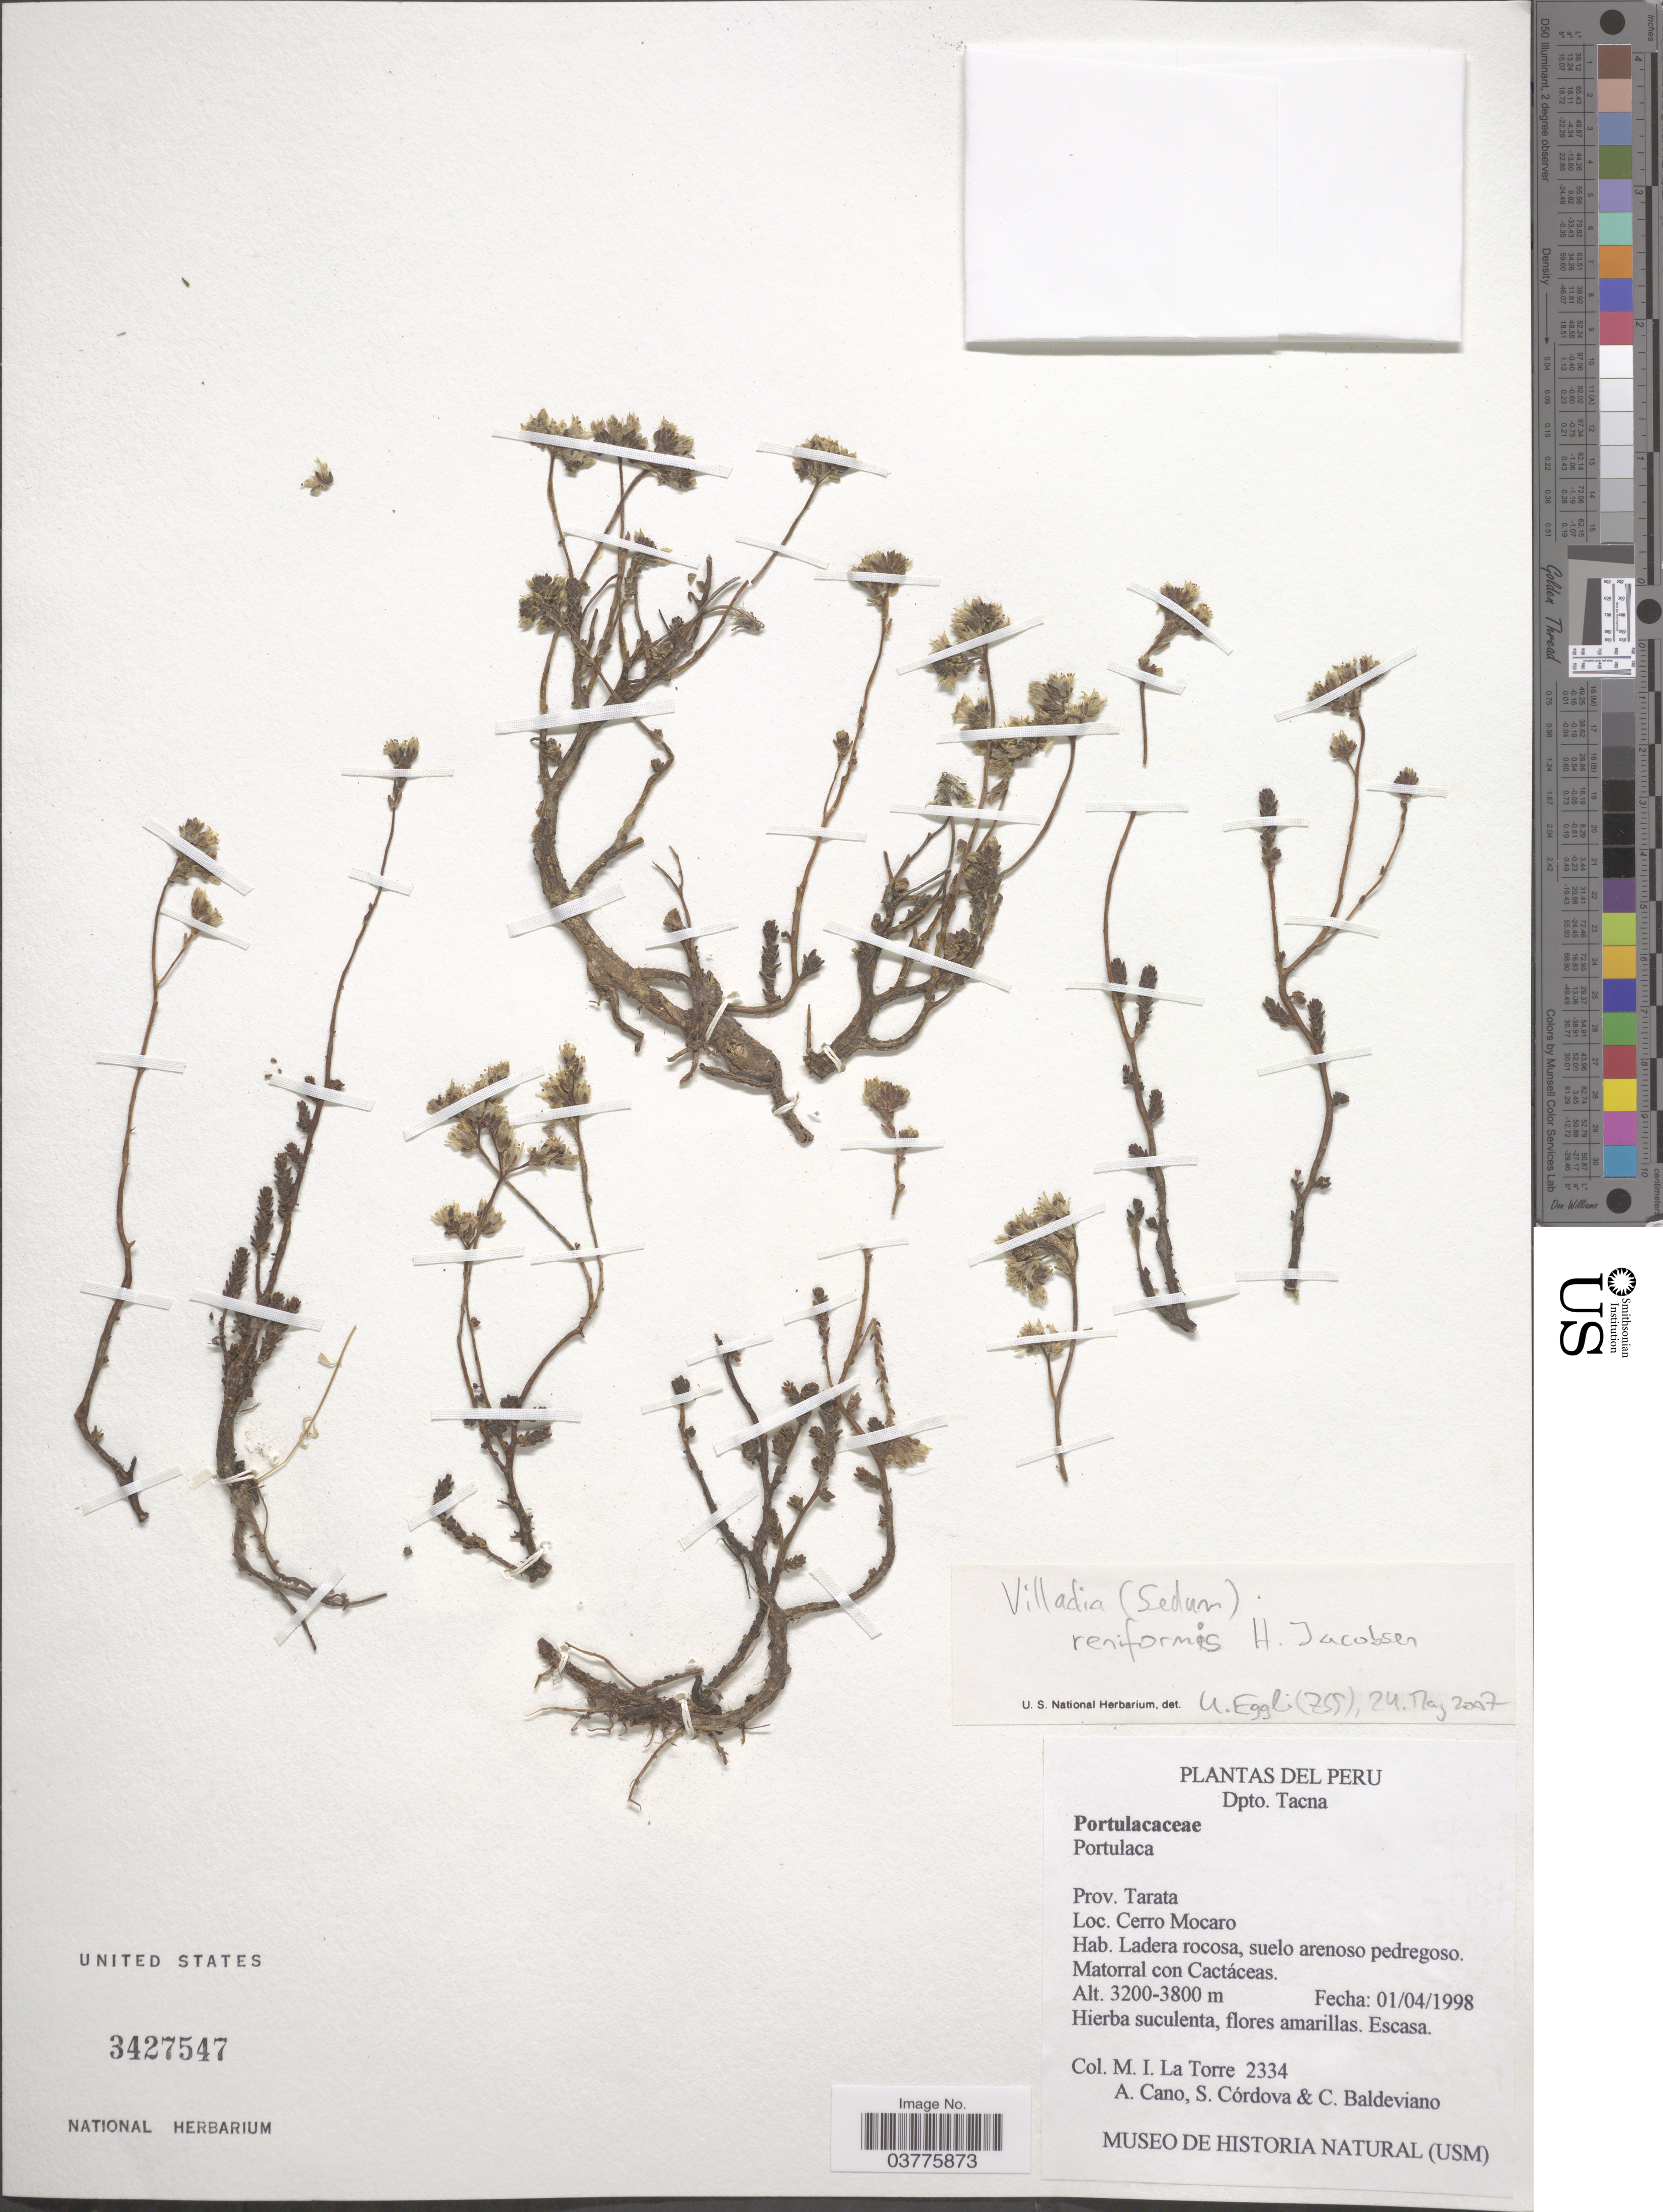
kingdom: Plantae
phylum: Tracheophyta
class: Magnoliopsida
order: Saxifragales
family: Crassulaceae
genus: Sedum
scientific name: Sedum ignescens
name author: Pino & Montesinos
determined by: Pino, Guillermo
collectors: M. La Torre, A. Cano, S. Cordova & C. Baldeviano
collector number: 2334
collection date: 1998-04-01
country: Peru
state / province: Tacna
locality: Dpto. Tacna. Prov. Tarata. Cerro Mocaro. Ladera rocosa, suelo arenoso pedregoso. Matorral con Cactáceas.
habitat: Ladera rocosa, suelo arenoso pedregoso. Matorral con Cactaceas.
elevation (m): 3200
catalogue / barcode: US 3427547